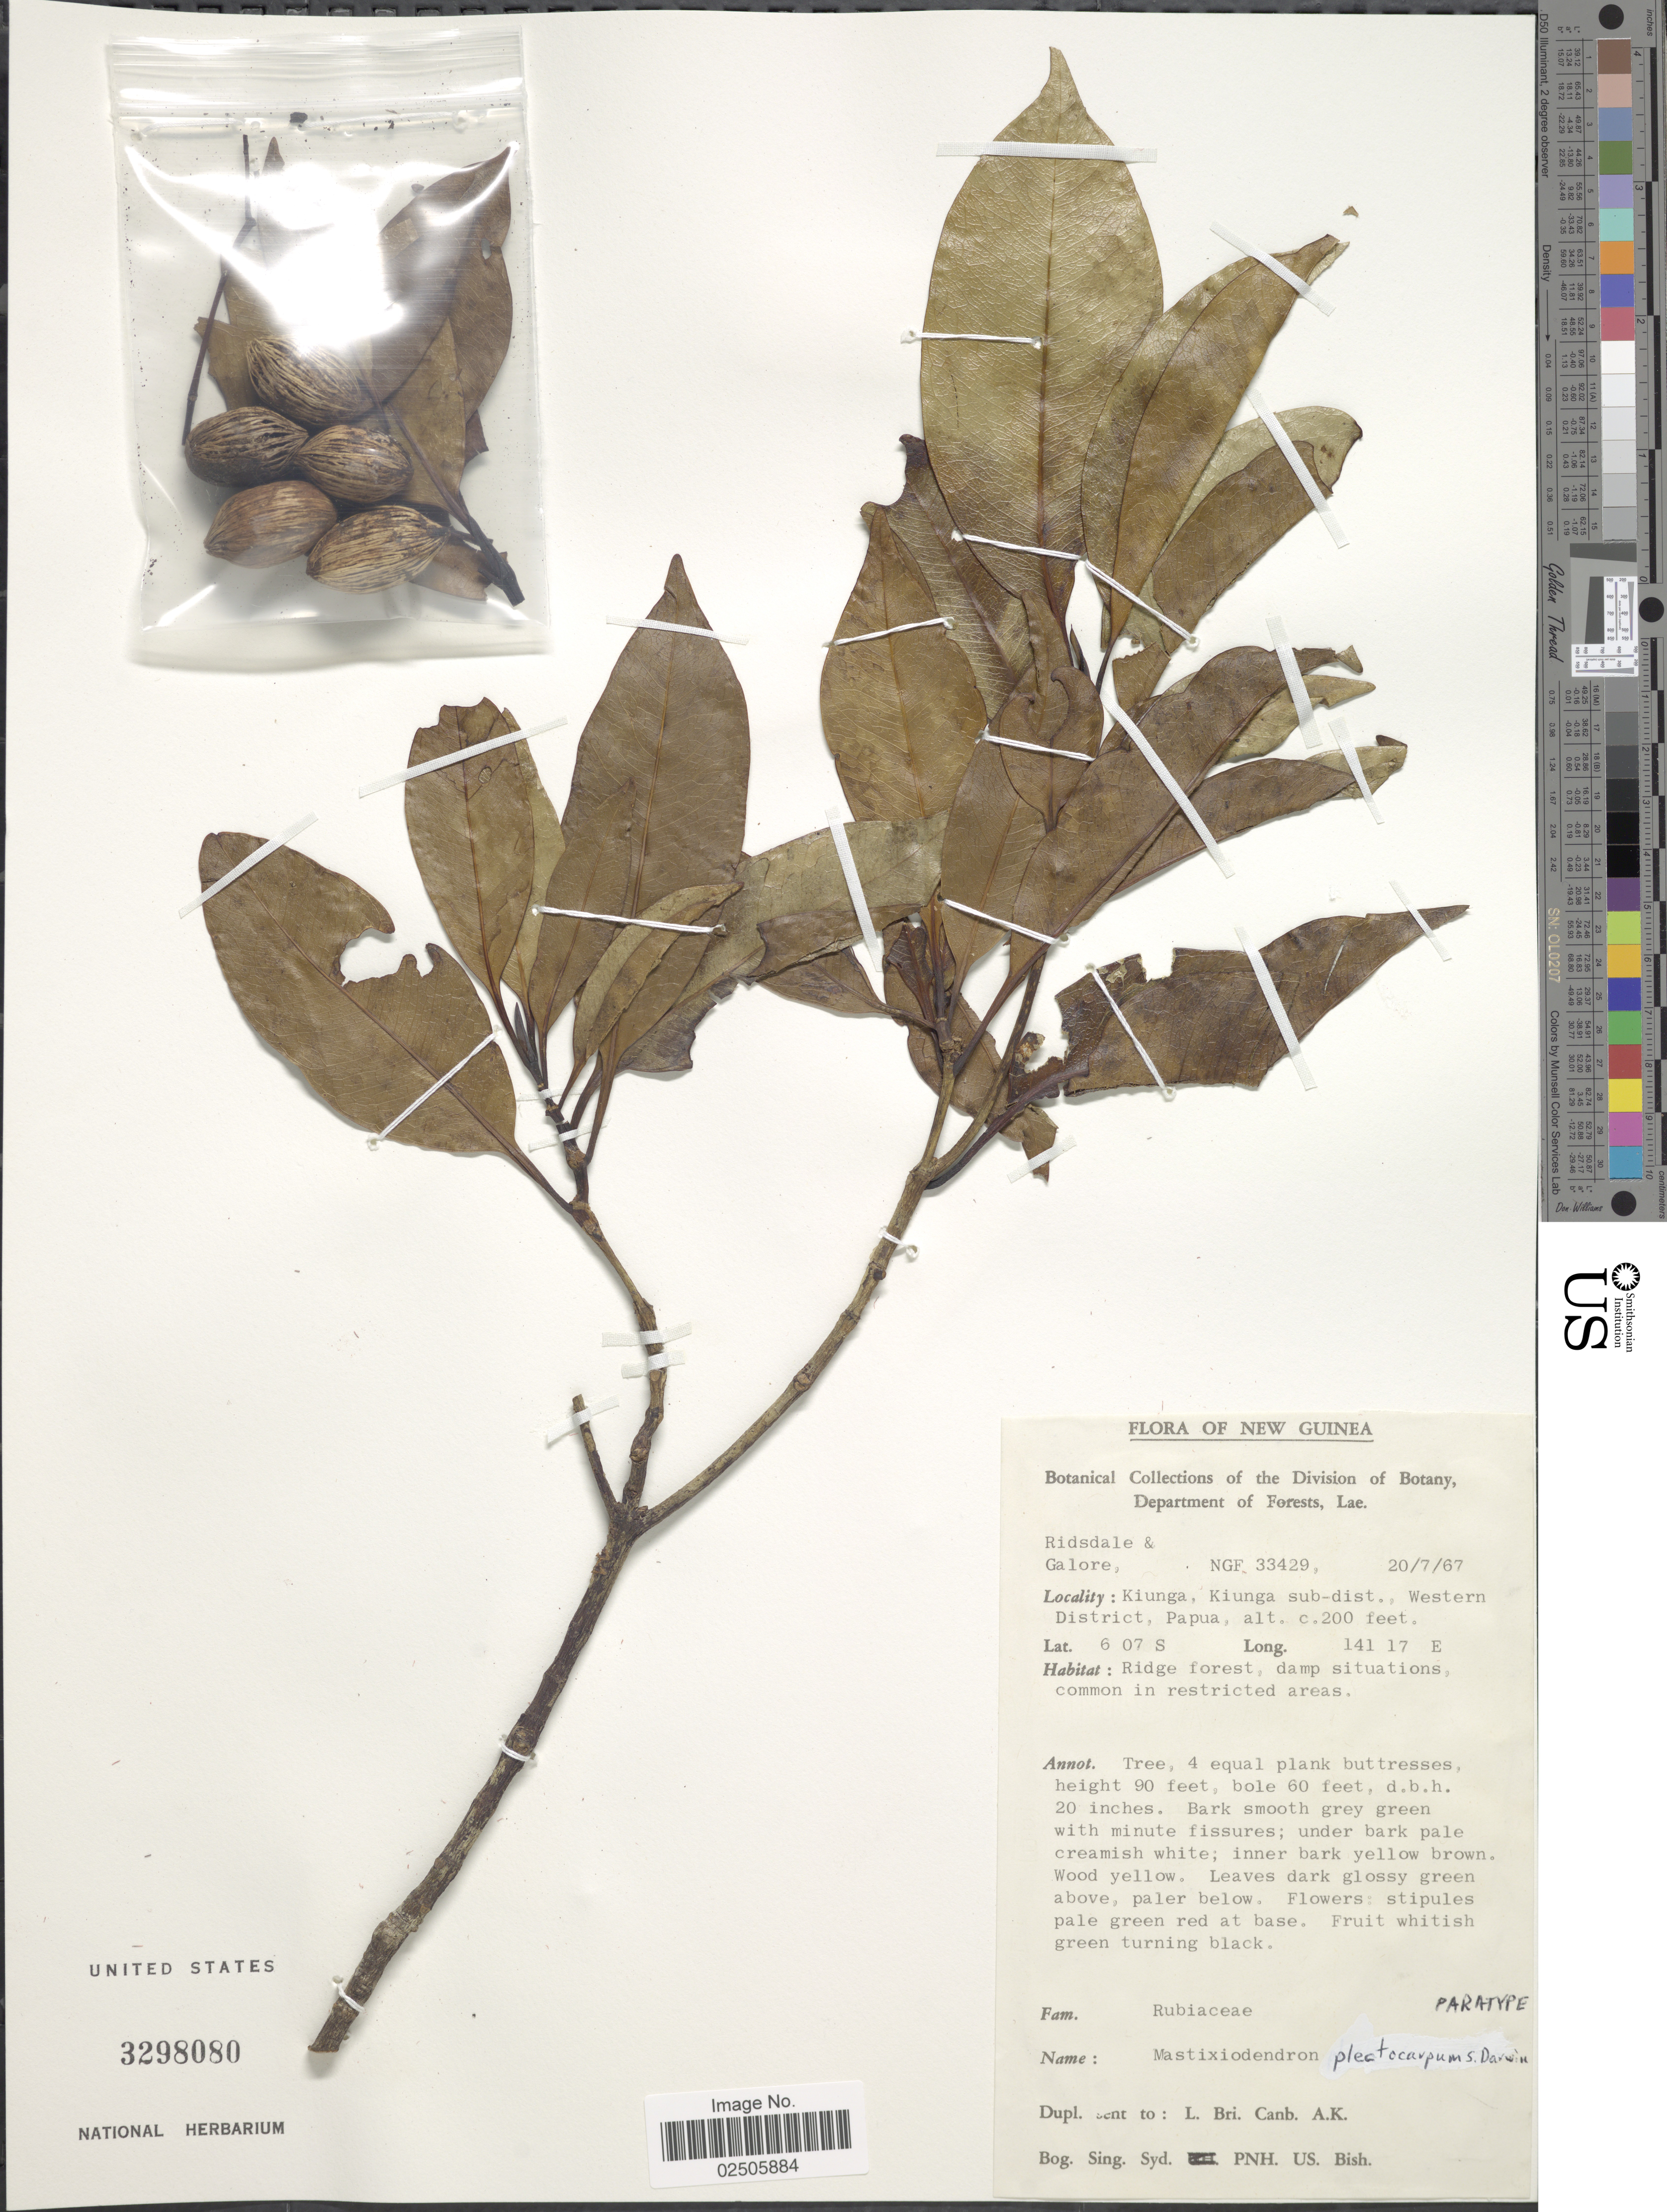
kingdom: Plantae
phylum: Tracheophyta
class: Magnoliopsida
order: Gentianales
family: Rubiaceae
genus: Mastixiodendron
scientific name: Mastixiodendron plectocarpum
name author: S.P. Darwin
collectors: -. Ridsdale & -. Galore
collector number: NGF33429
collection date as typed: Transcribed d/m/y: 20/7/67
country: Papua New Guinea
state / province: Manus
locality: New Guinea, Kiunga, Kiunga sub-dist., Western District, Papua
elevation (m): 61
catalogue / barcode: US 3298080